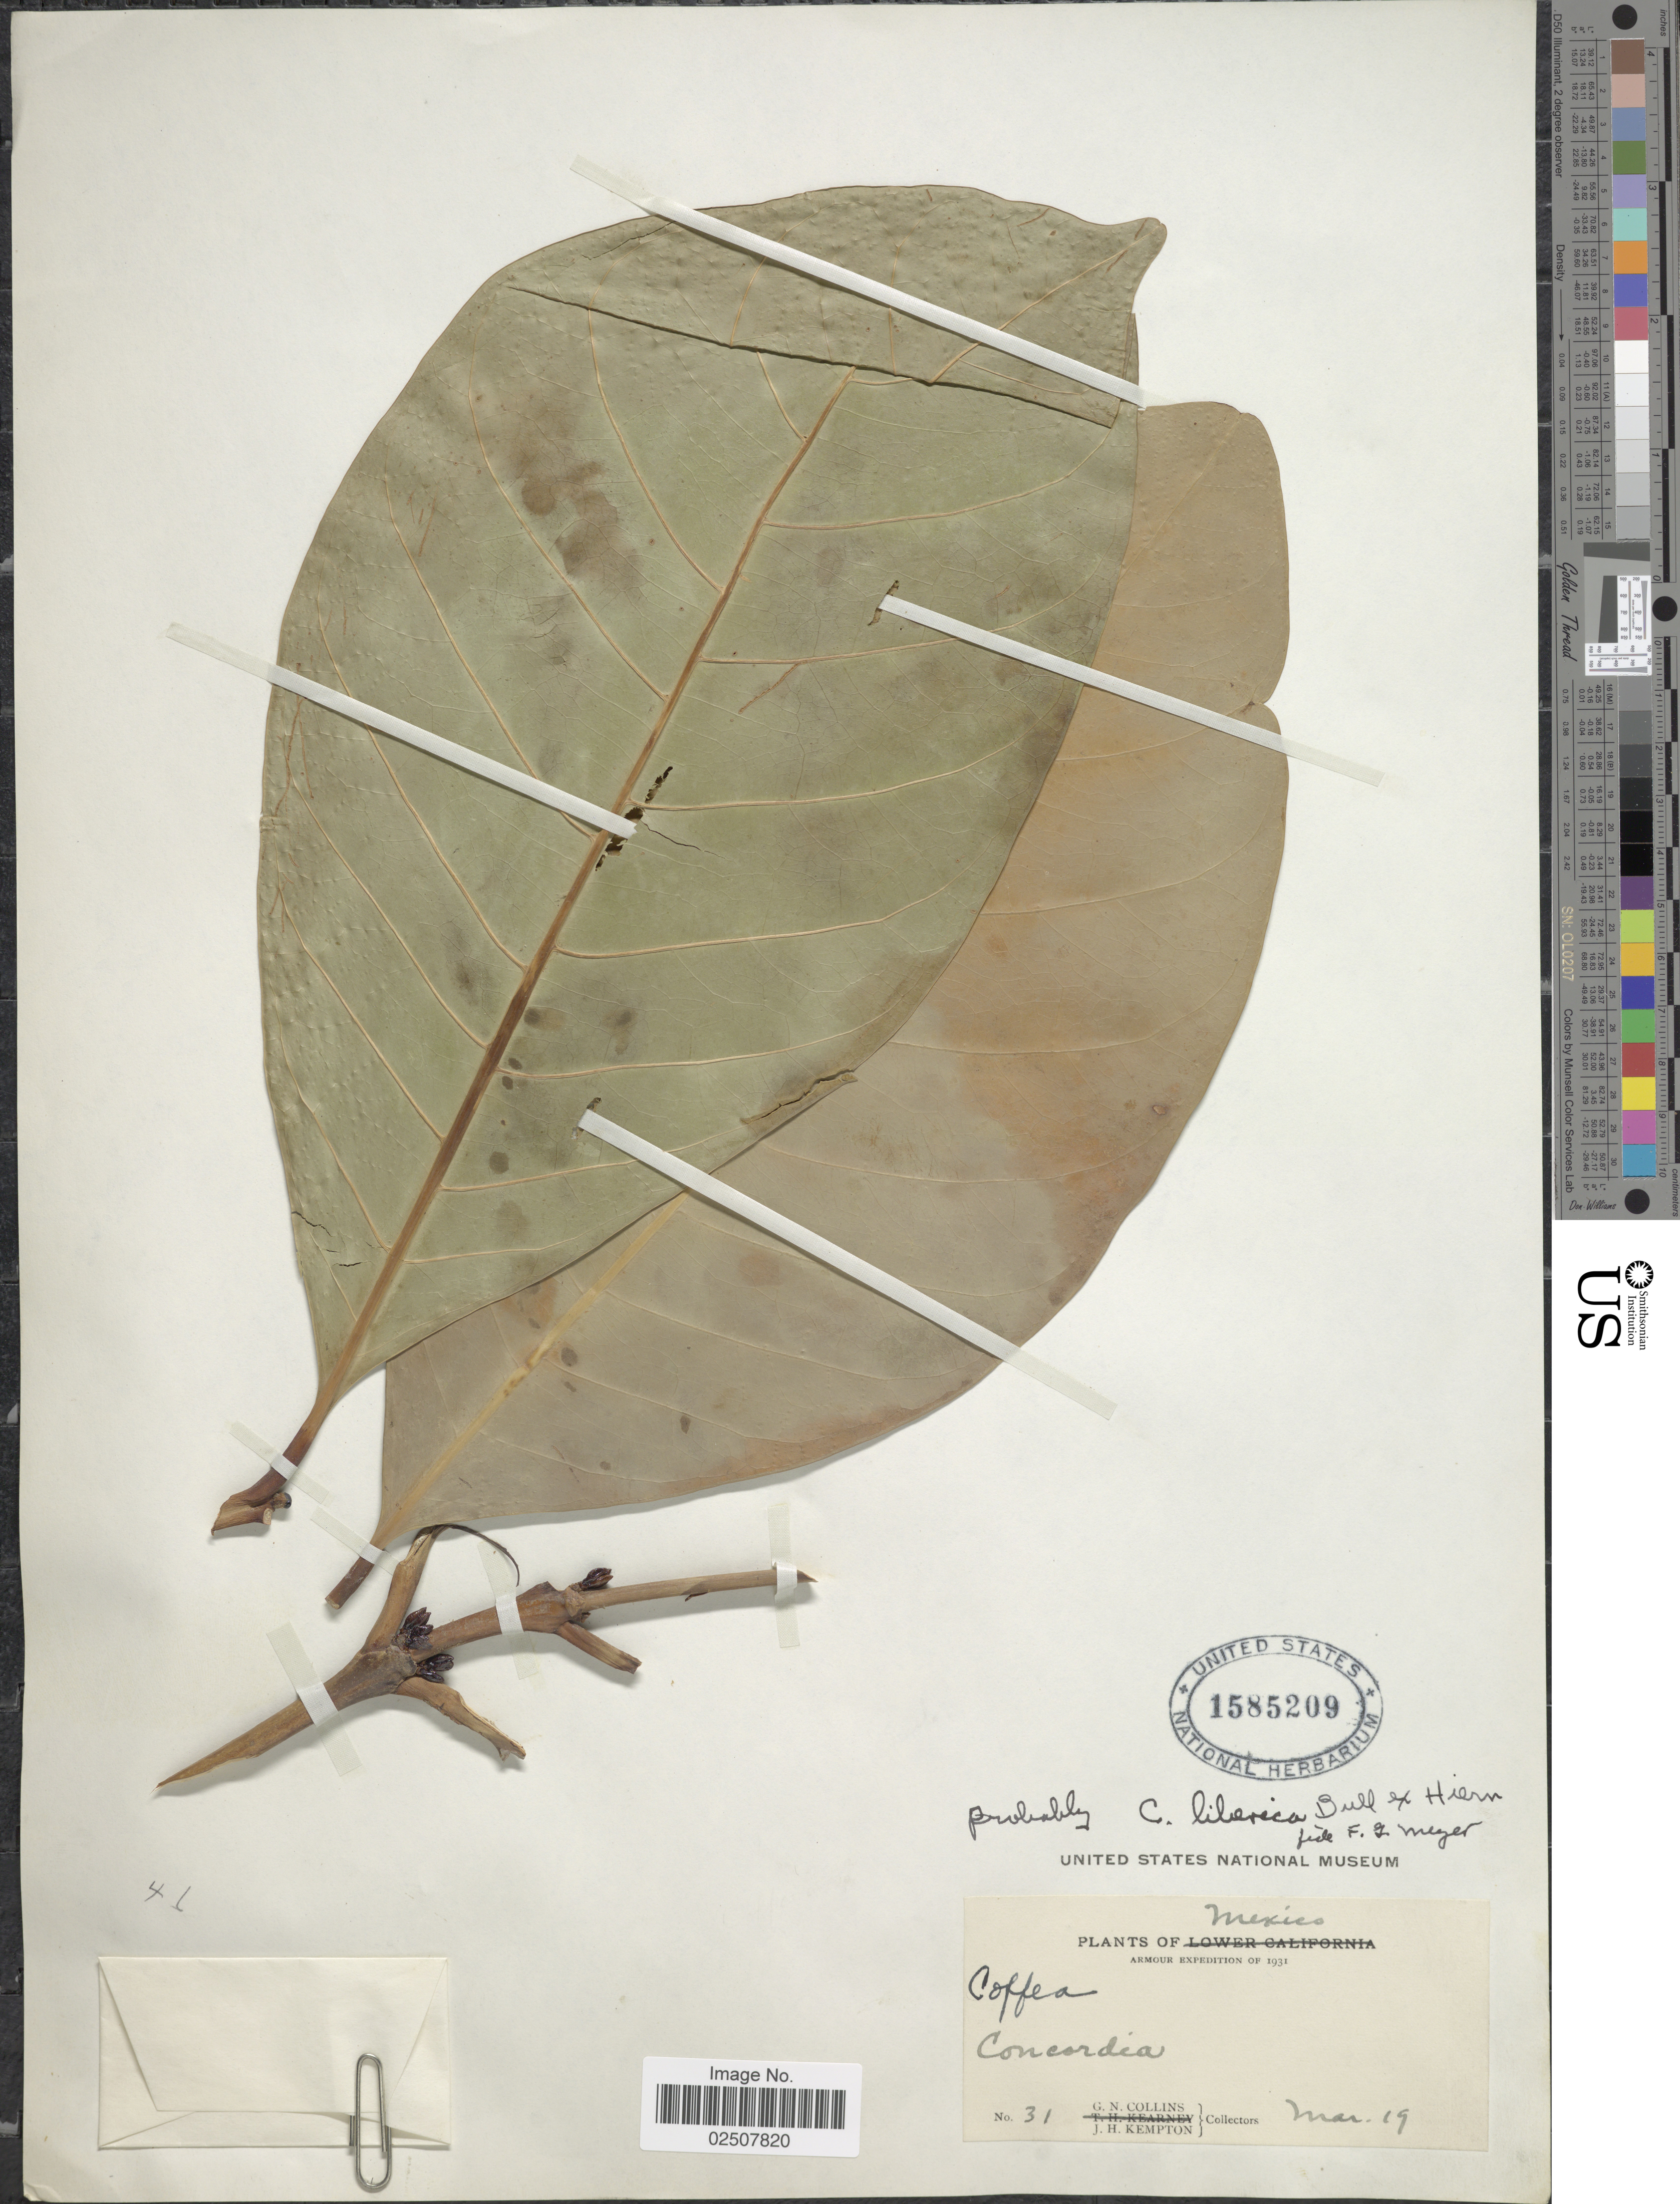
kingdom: Plantae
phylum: Tracheophyta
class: Magnoliopsida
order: Gentianales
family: Rubiaceae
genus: Coffea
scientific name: Coffea liberica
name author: Hiern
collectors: G. Collins & J. H. Kempton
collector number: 31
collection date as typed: Transcribed d/m/y: /3/19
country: Mexico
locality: Concordia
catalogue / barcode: US 1585209